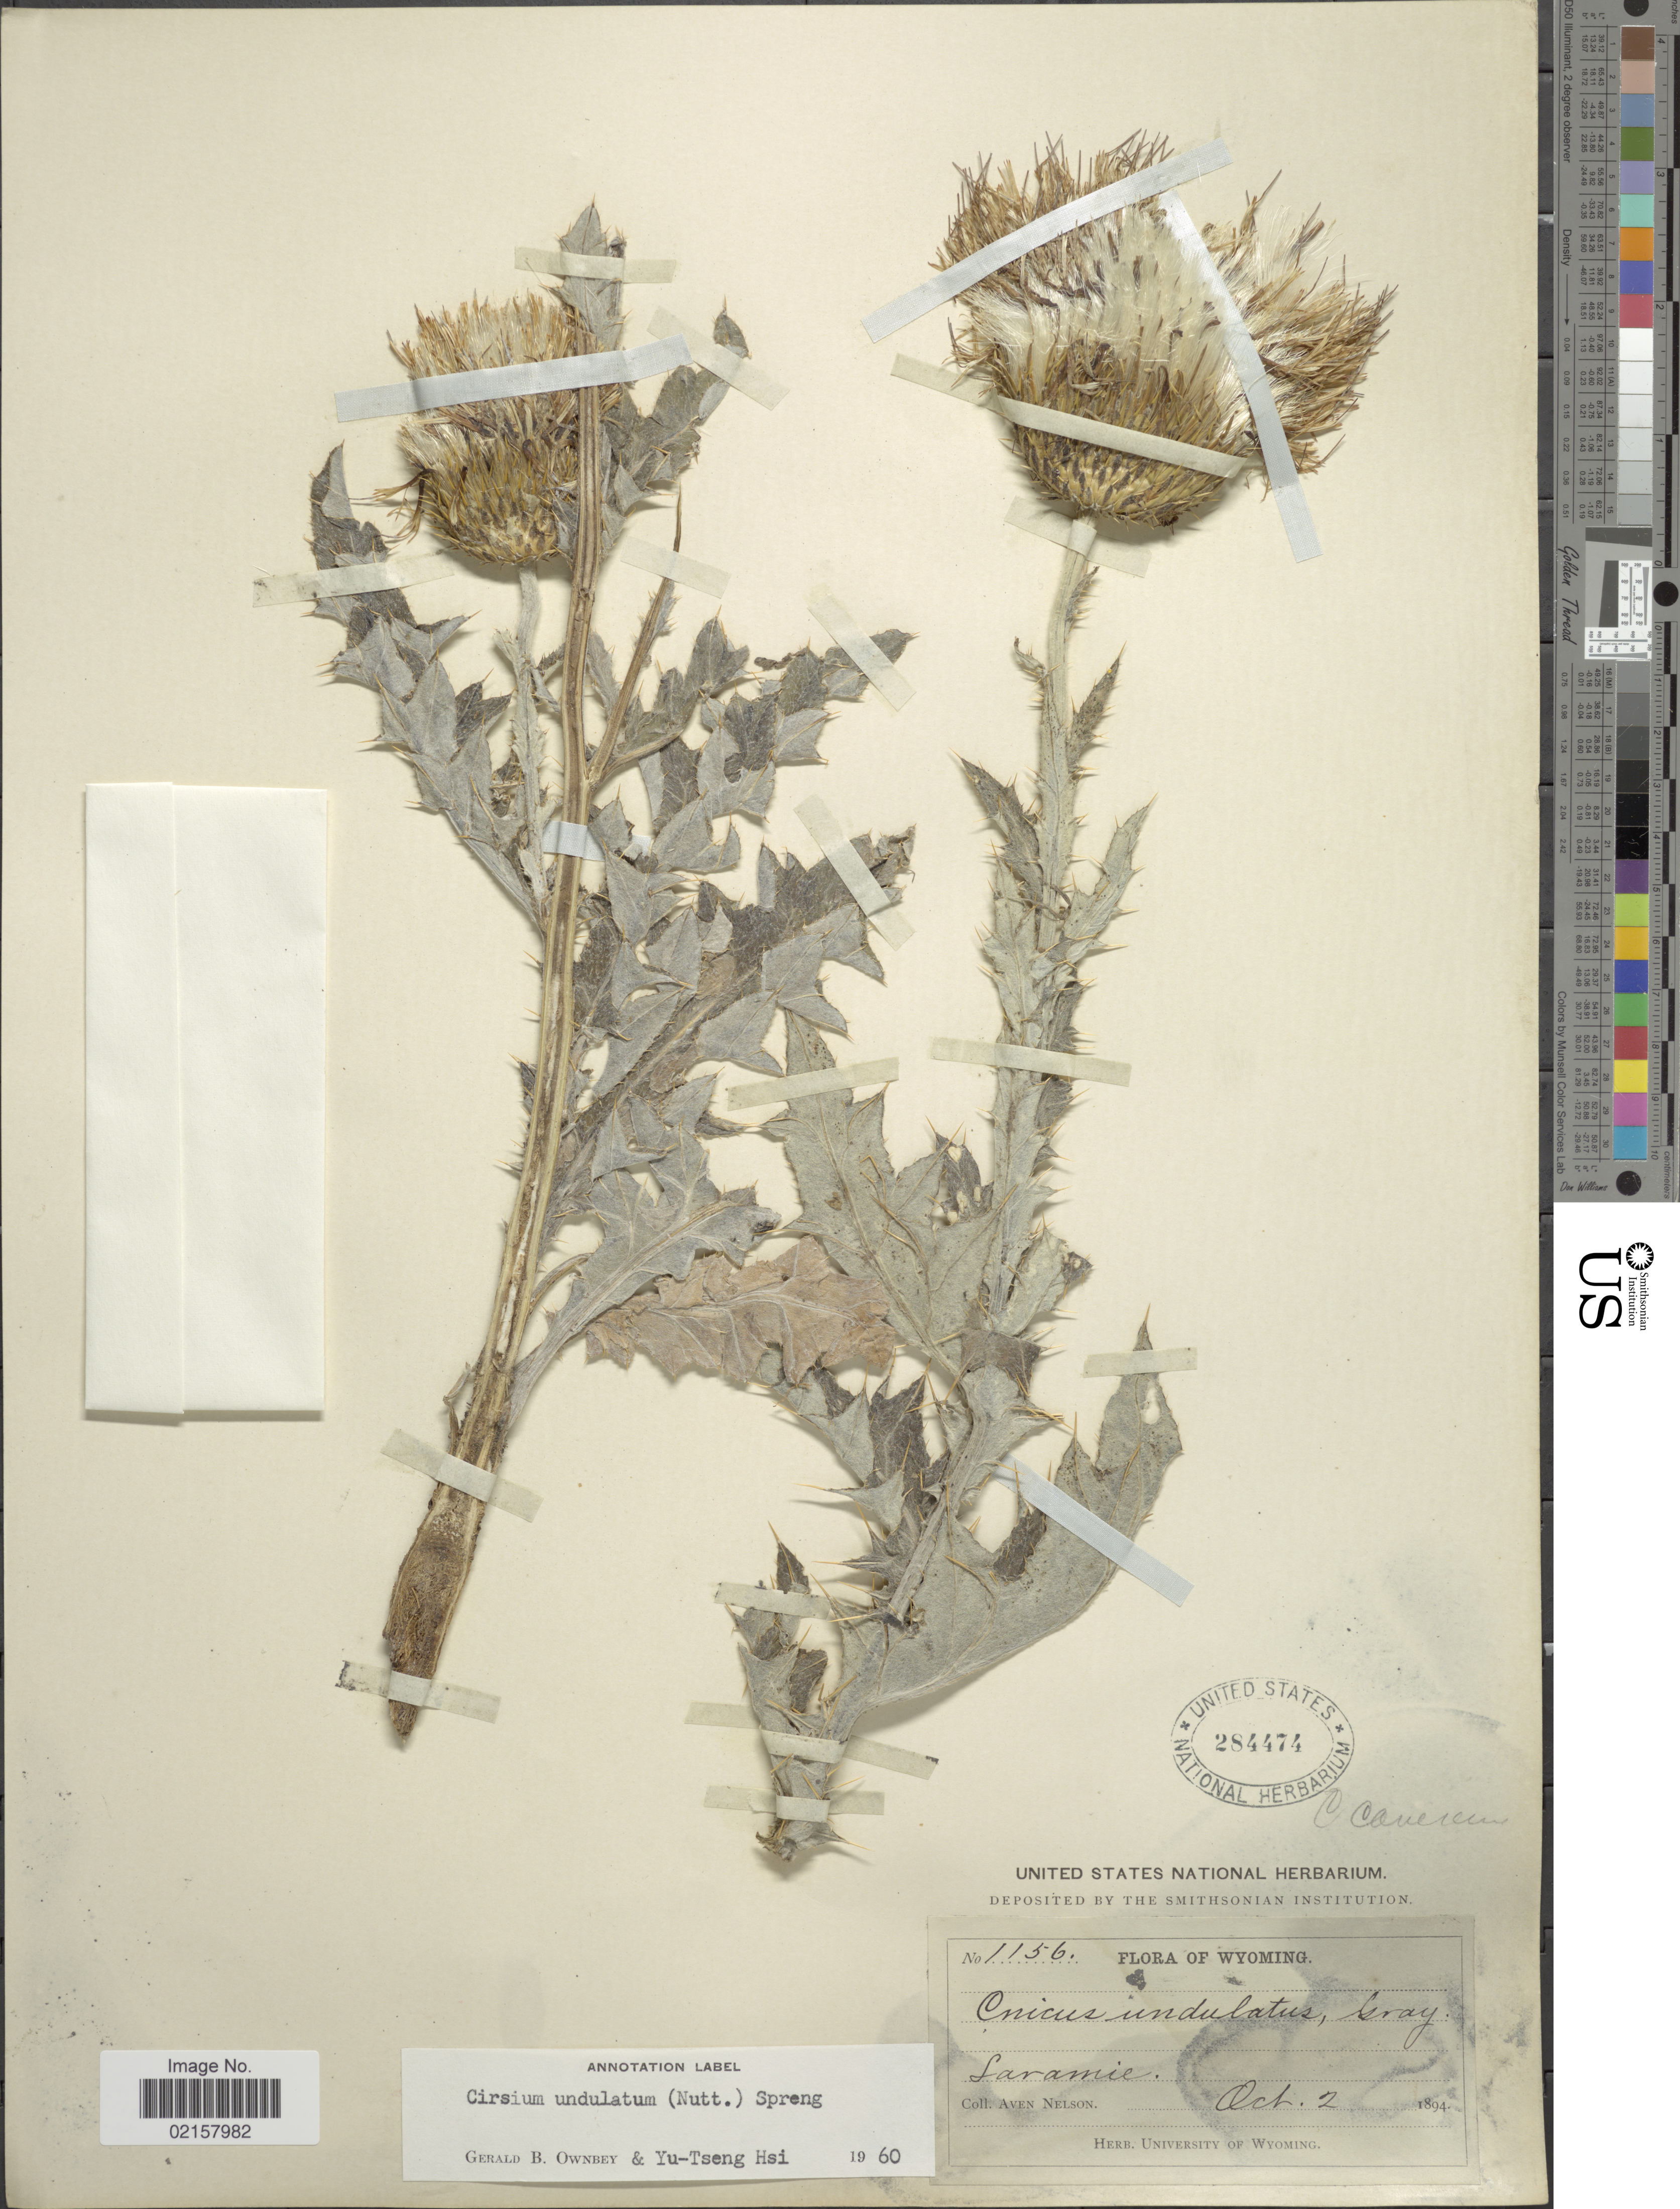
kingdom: Plantae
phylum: Tracheophyta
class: Magnoliopsida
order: Asterales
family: Asteraceae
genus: Cirsium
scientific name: Cirsium undulatum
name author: (Nutt.) Spreng.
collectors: A. Nelson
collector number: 1156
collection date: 1894-10-02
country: United States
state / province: Wyoming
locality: Laramie.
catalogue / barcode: US 284474